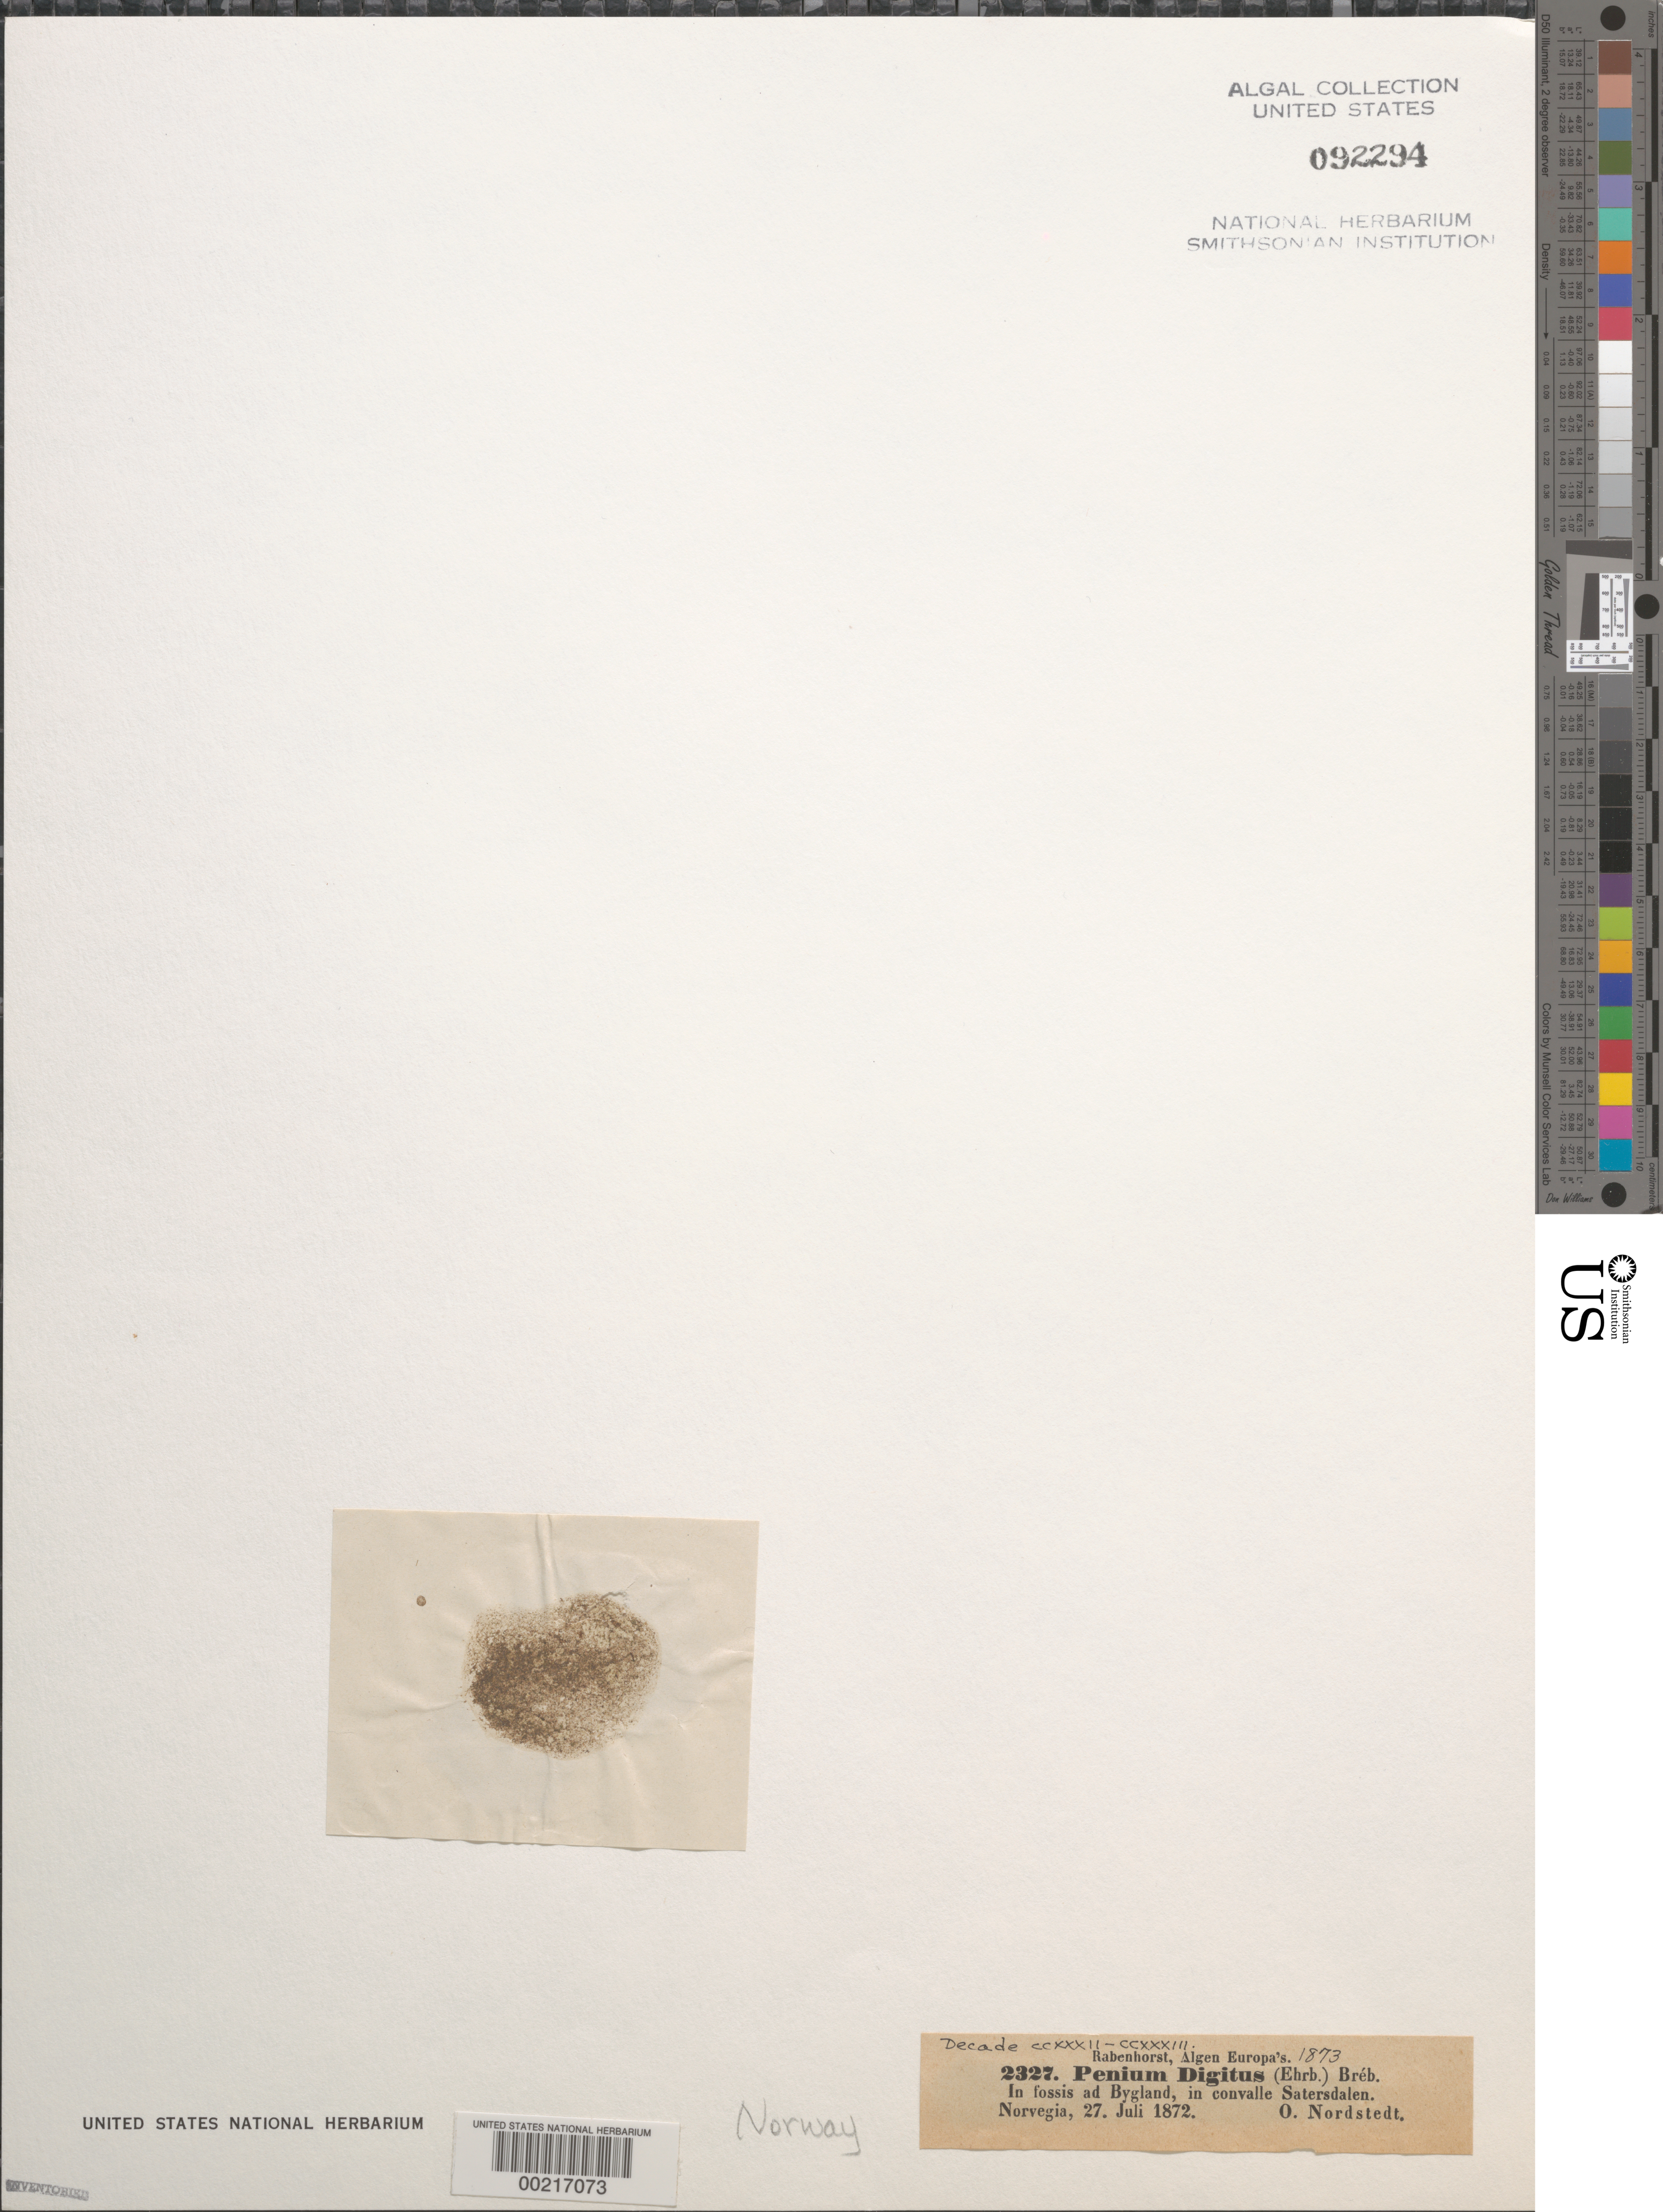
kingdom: Plantae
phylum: Charophyta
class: Zygnematophyceae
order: Zygnematales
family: Mesotaeniaceae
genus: Netrium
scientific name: Netrium digitus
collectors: C. F. O. Nordstedt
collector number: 2327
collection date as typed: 27 Jul 1872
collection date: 1872-07-27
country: Norway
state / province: Aust-Agder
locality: Bygland, Setesdal (Satersdalen)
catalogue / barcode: US 92294